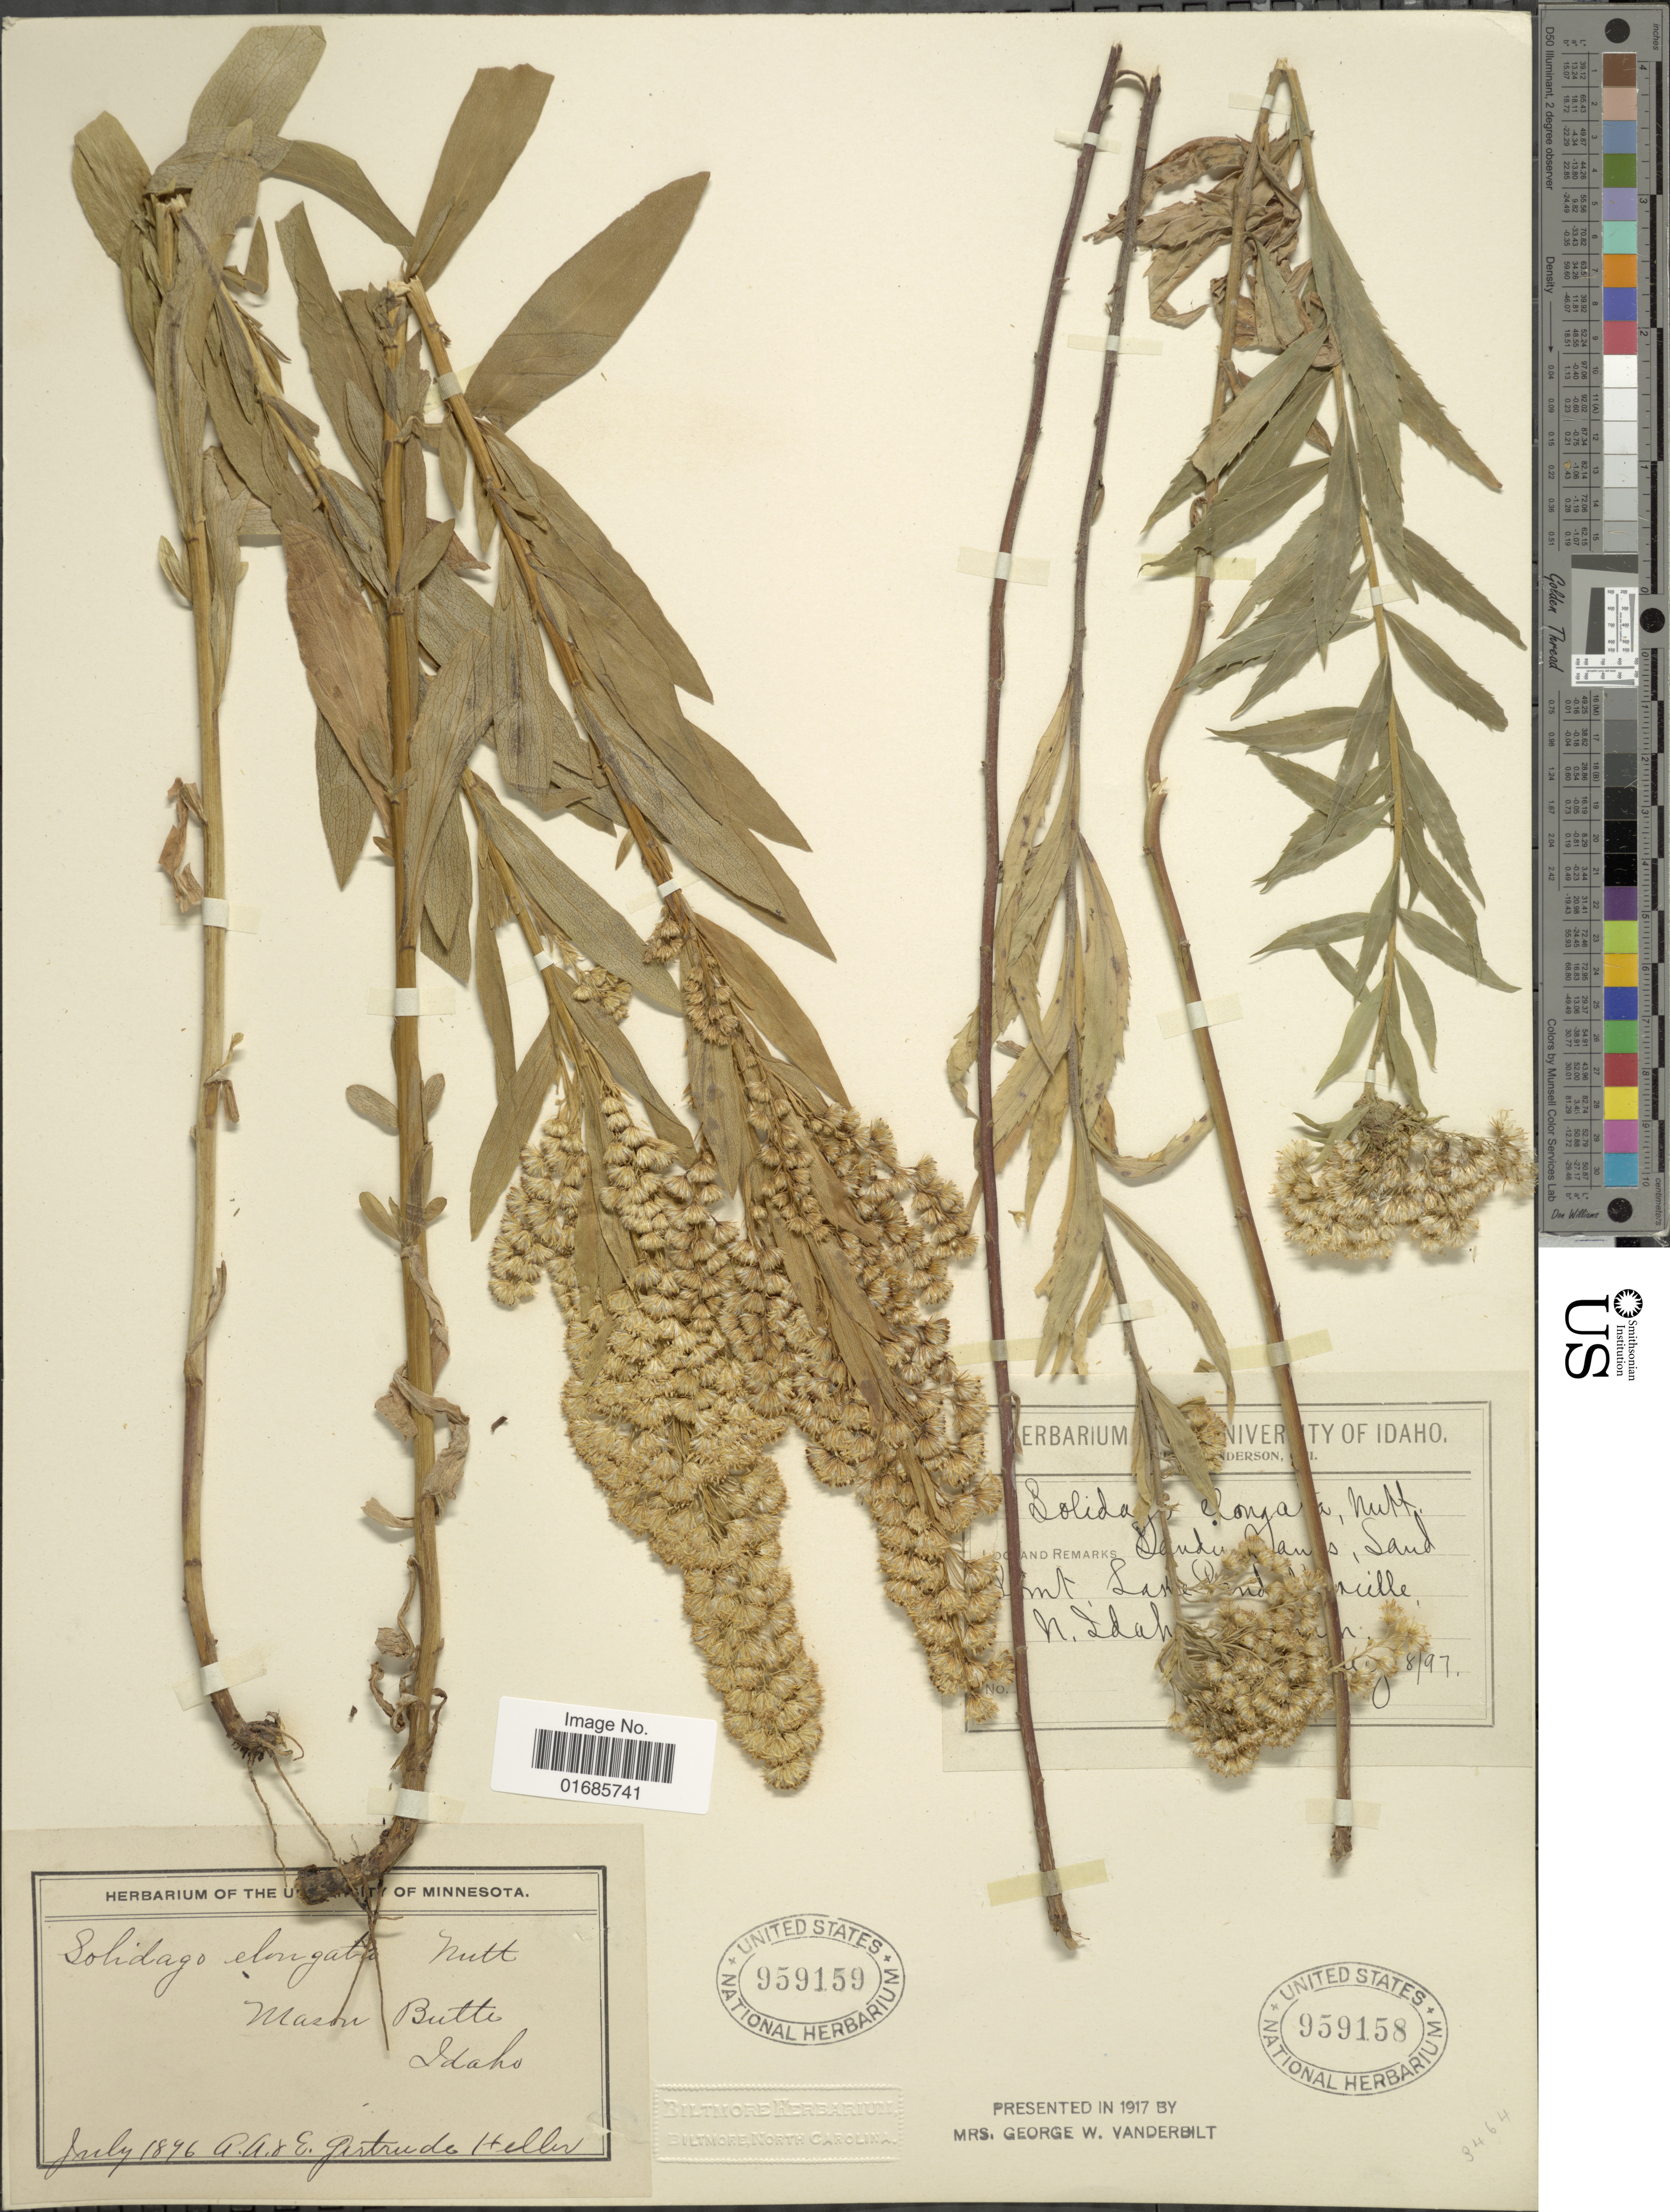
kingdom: Plantae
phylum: Tracheophyta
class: Magnoliopsida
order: Asterales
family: Asteraceae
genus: Solidago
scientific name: Solidago canadensis var. salebrosa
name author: (Piper) M.E. Jones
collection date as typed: Transcribed d/m/y: 8//97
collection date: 1897-08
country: United States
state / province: Idaho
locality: [illegible text] Lake [illegible text] nielle, N. Idaho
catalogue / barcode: US 959158-2